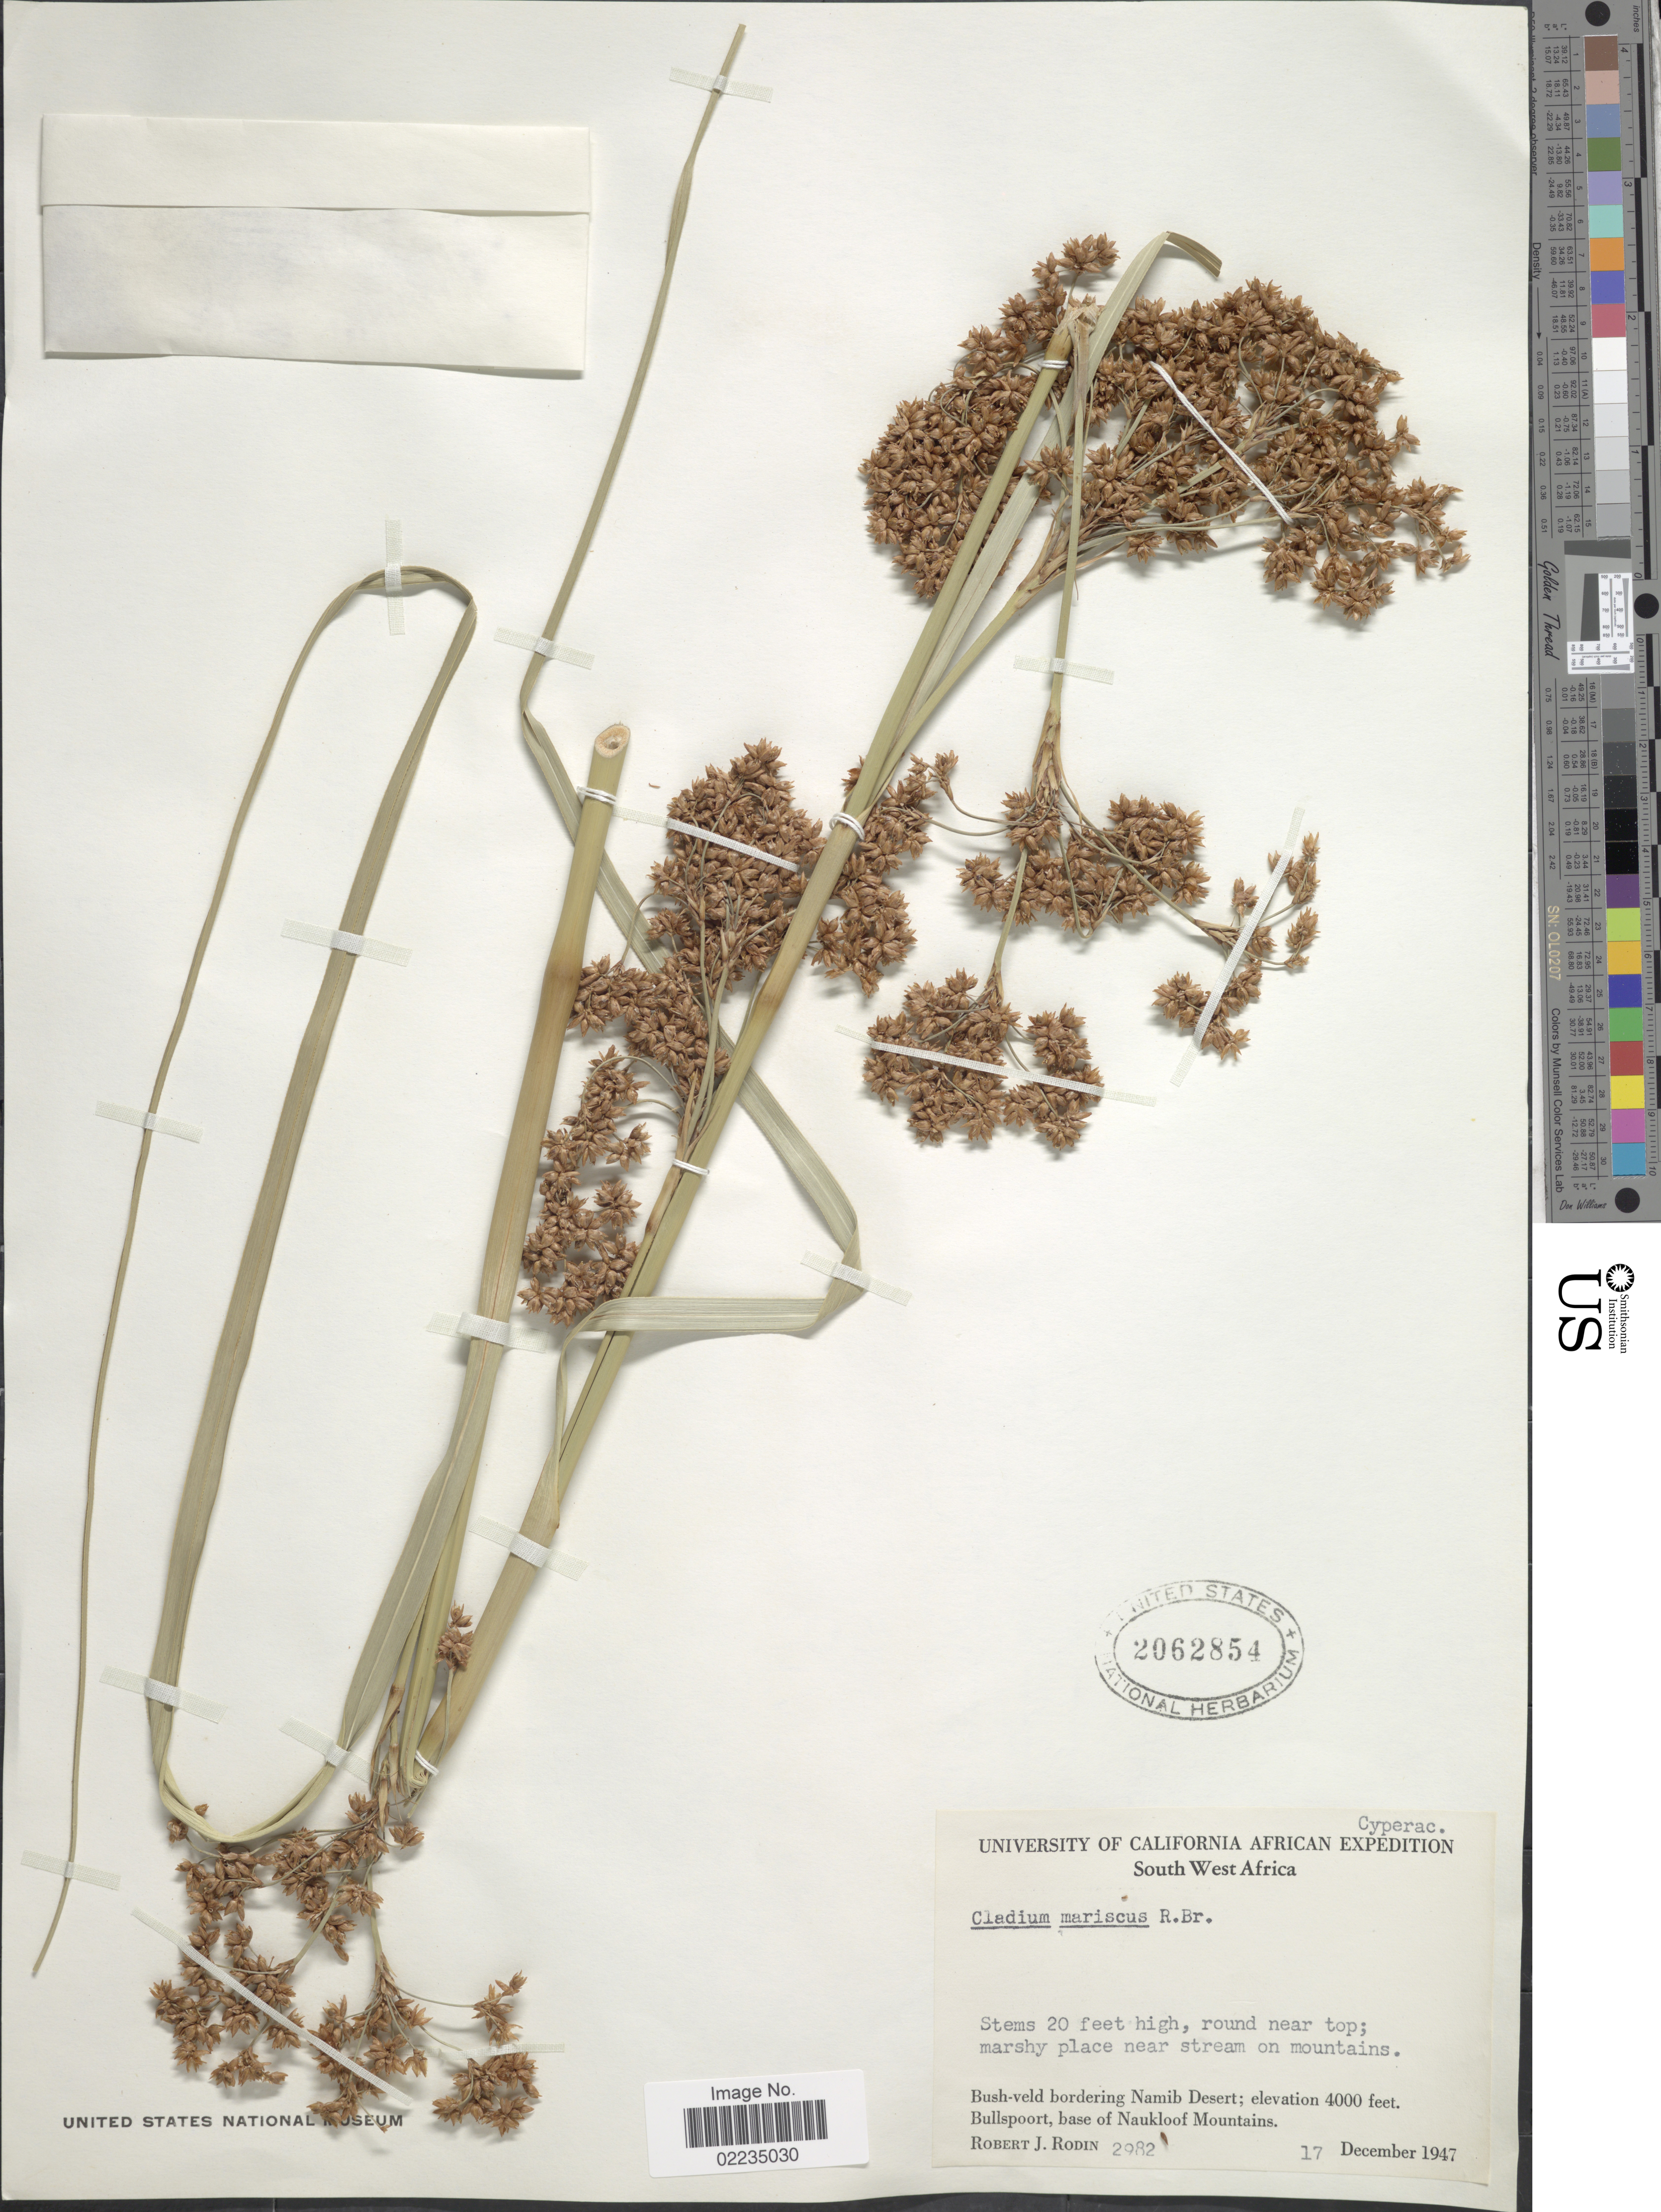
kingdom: Plantae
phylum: Tracheophyta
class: Liliopsida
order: Poales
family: Cyperaceae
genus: Cladium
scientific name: Cladium mariscus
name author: (L.) Pohl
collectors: R. J. Rodin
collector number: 2982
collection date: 1947-12-17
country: Namibia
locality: South West Afrika, Bush-veld bordering Namib Desert, Bullspoort, base of Naukloof Mountains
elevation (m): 1219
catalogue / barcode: US 2062854